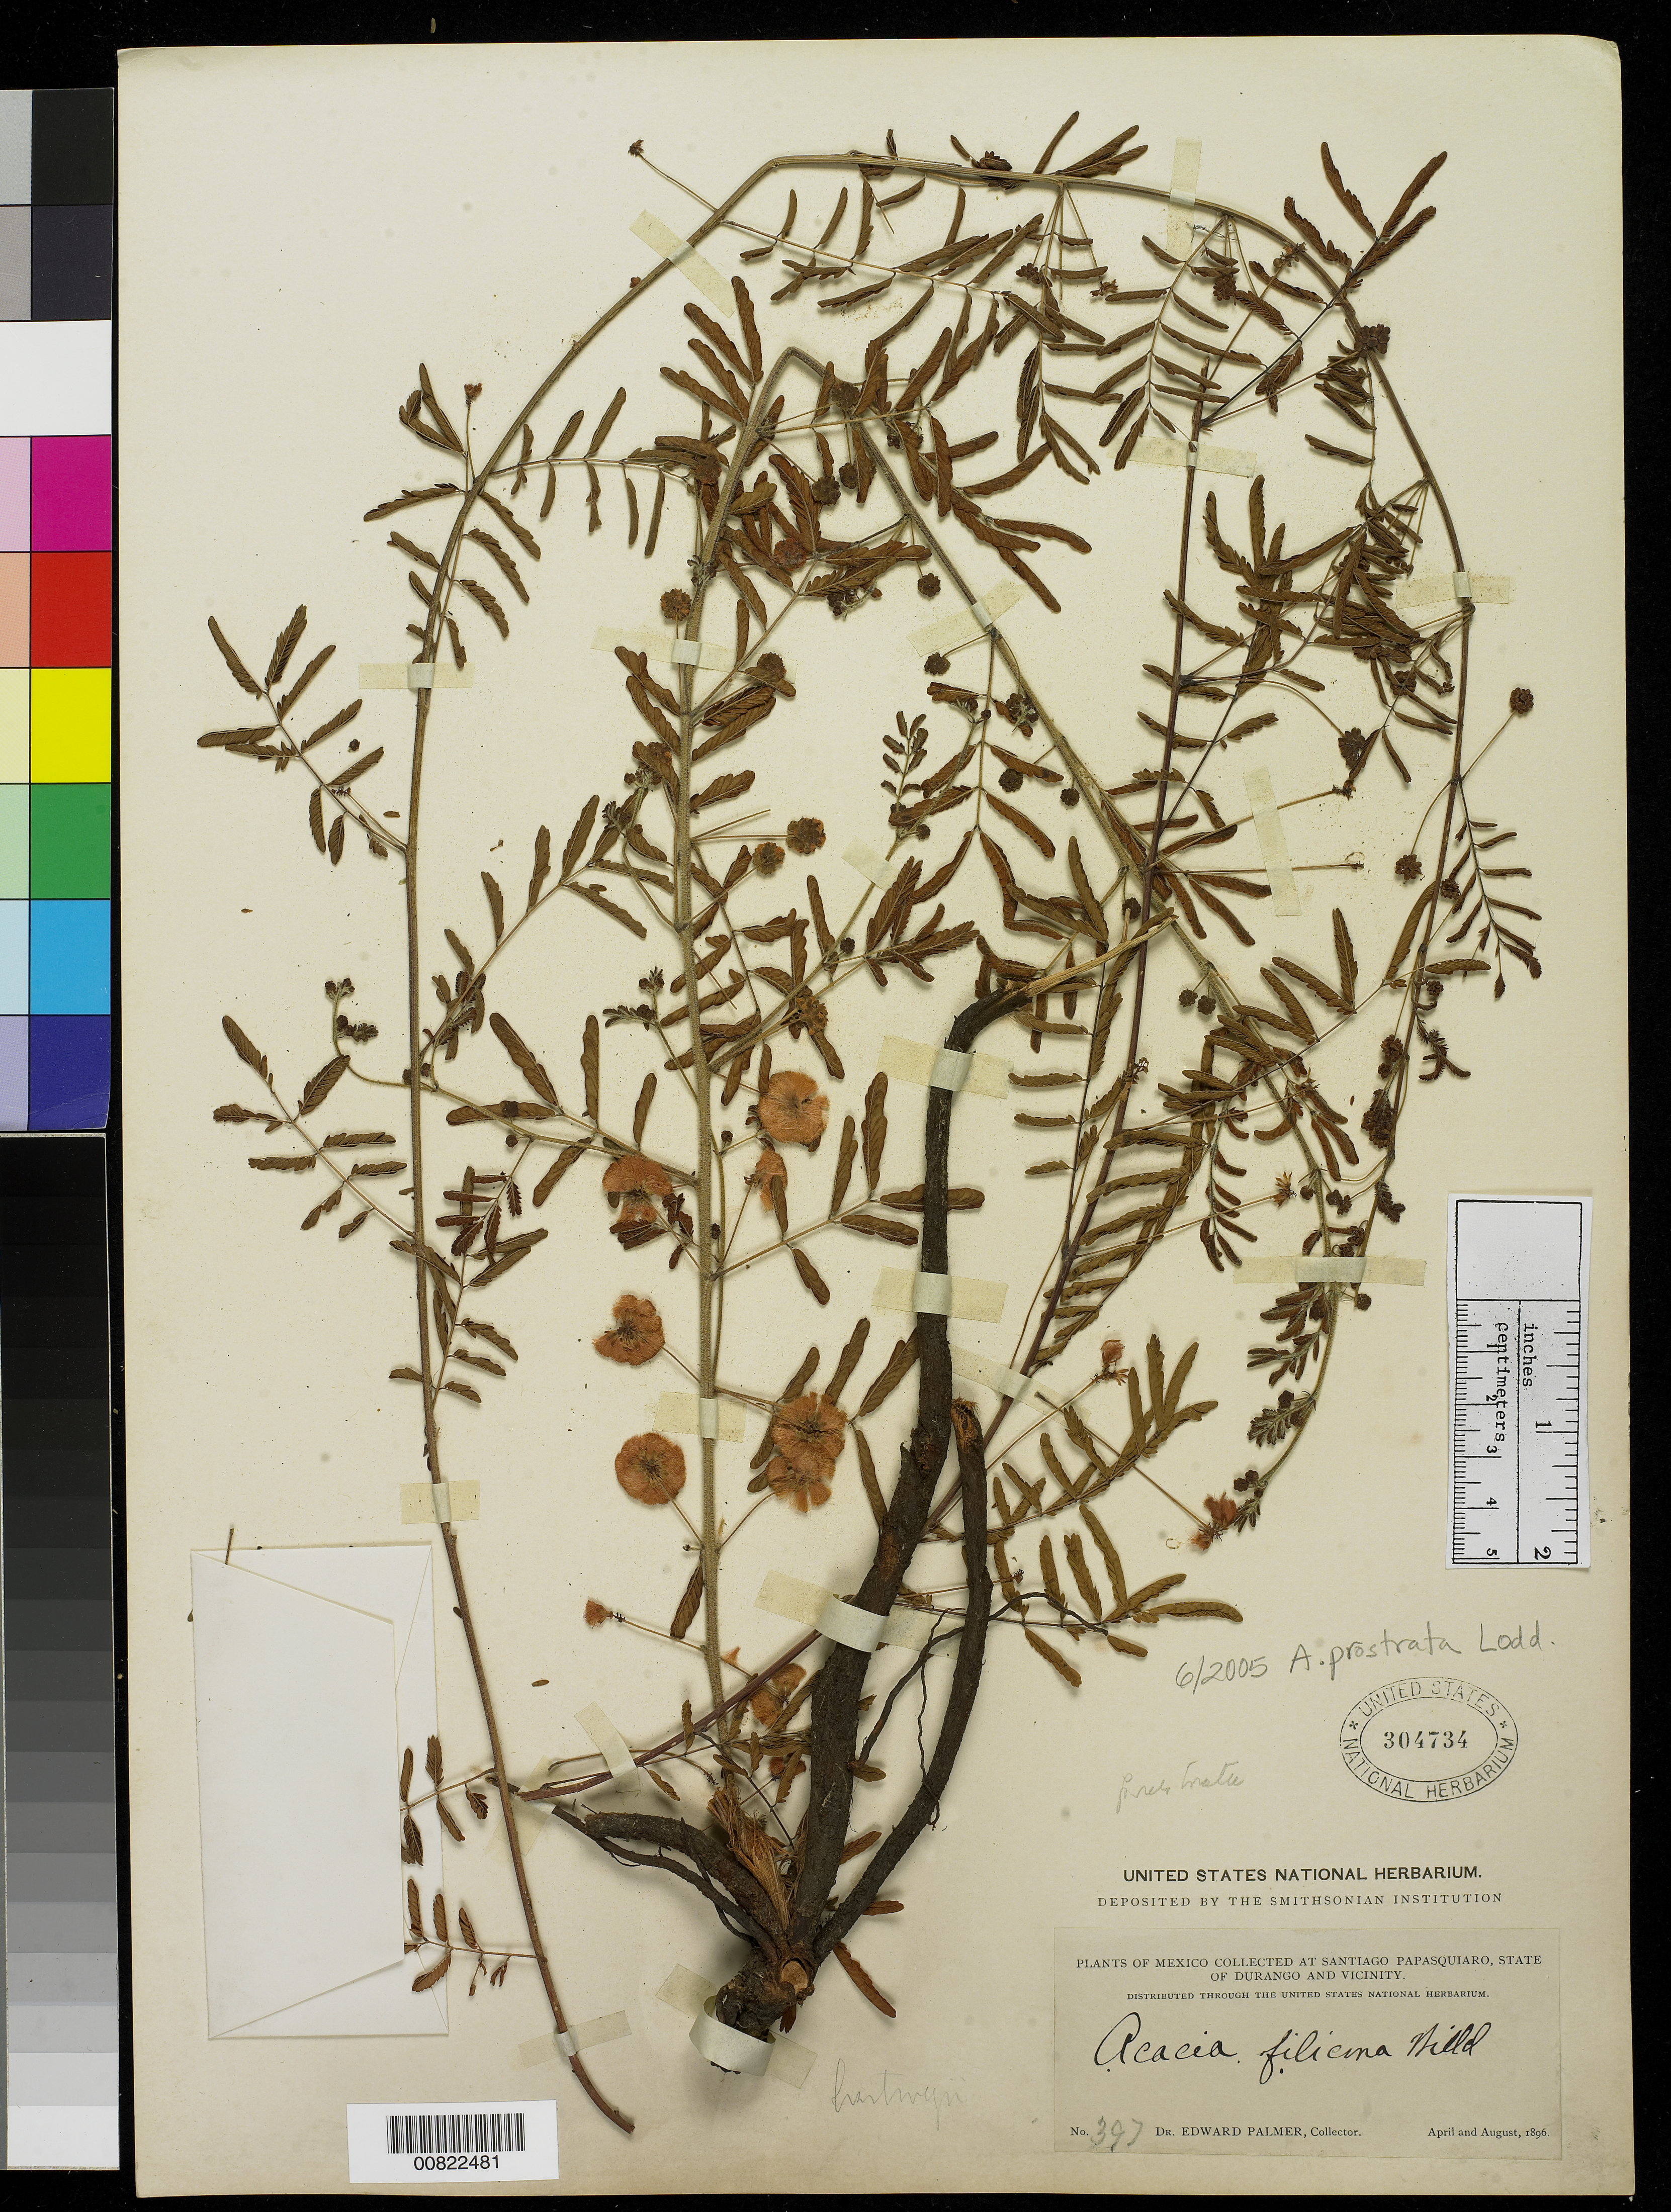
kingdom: Plantae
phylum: Tracheophyta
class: Magnoliopsida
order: Fabales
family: Fabaceae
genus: Acaciella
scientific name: Acaciella hartwegii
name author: (Benth.) Britton & Rose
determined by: Rico, L.; Bachman, --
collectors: E. Palmer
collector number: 397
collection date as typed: Apr 1896 to -- Aug 1896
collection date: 1896-04/1896-08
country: Mexico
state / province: Durango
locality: Santiago Papasquiaro, Durango and vicinity.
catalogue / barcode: US 304734